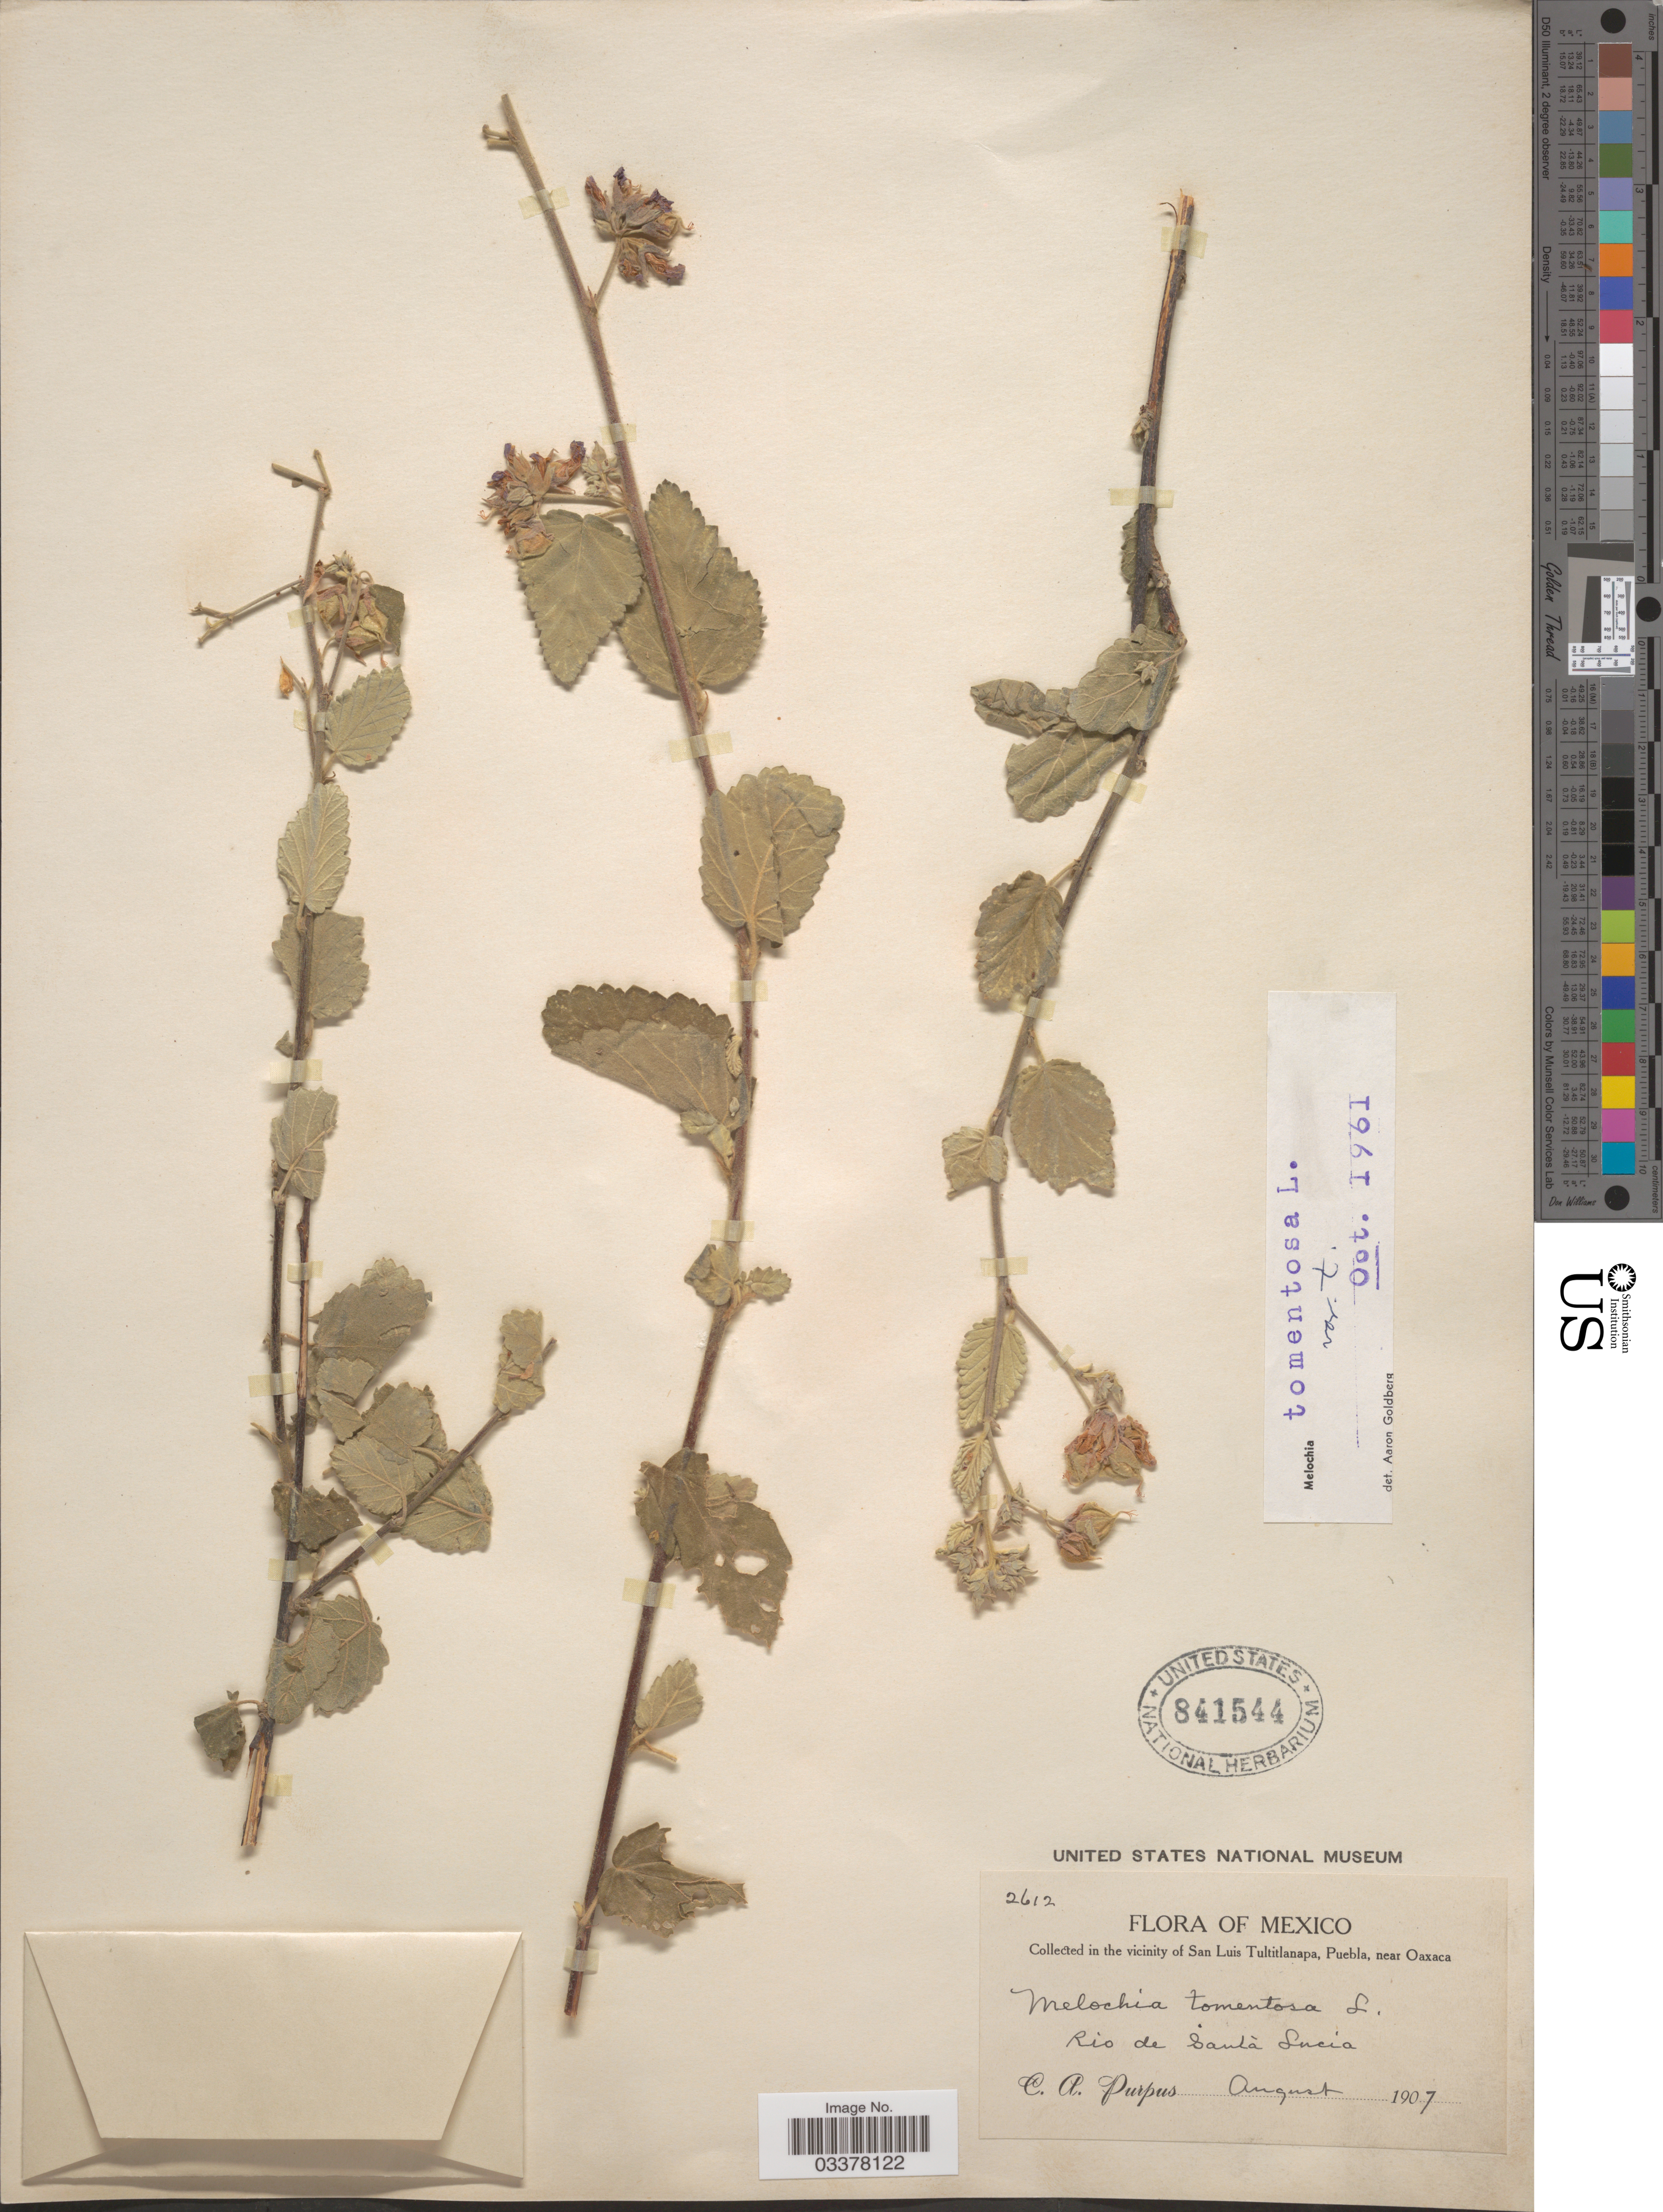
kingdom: Plantae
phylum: Tracheophyta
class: Magnoliopsida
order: Malvales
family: Malvaceae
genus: Melochia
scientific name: Melochia tomentosa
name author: L.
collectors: C. A. Purpus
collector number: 2612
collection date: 1907-08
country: Mexico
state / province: Puebla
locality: In the vicinity of San Luis Tultitlanapa, Puebla, near Oaxaca. Rio de Santa Sucia.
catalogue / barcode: US 841544